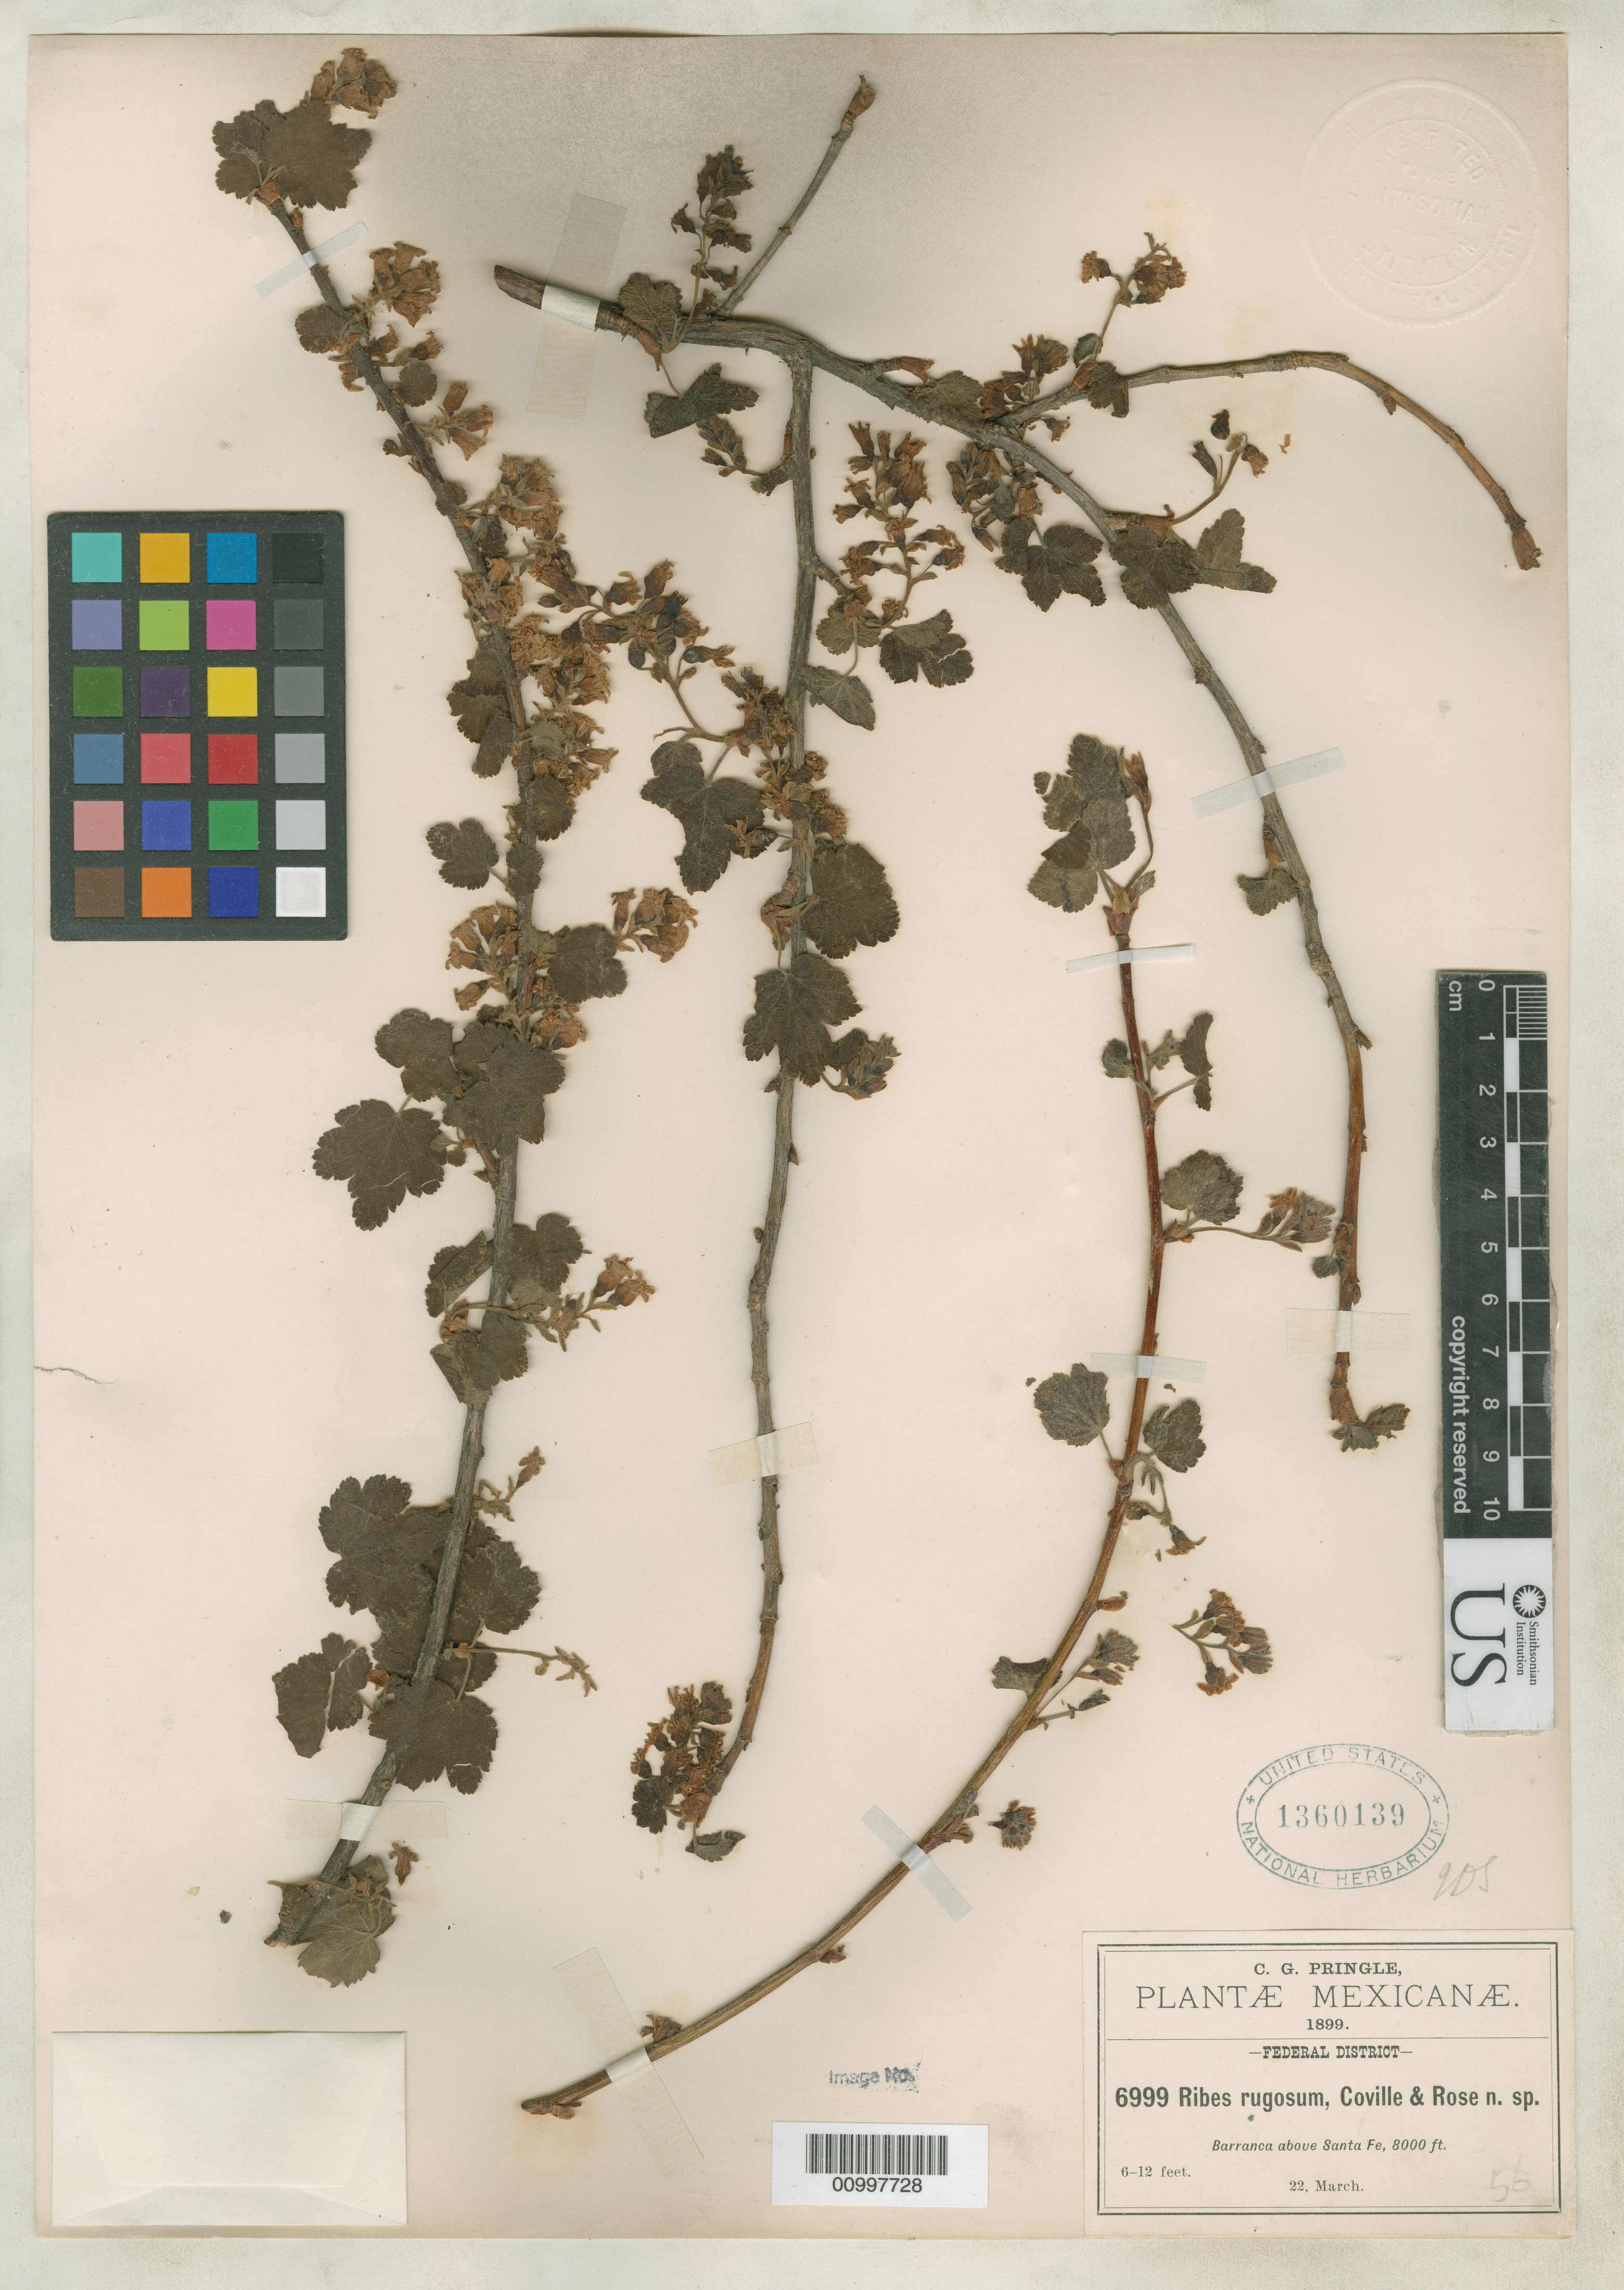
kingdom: Plantae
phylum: Tracheophyta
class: Magnoliopsida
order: Saxifragales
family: Grossulariaceae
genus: Ribes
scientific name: Ribes rugosum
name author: Coville & Rose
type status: Isotype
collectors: C. G. Pringle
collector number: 6999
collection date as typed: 22 Mar 1899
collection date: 1899-03-22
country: Mexico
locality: Barranca above Santa Fe.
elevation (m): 2438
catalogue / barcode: US 1360139